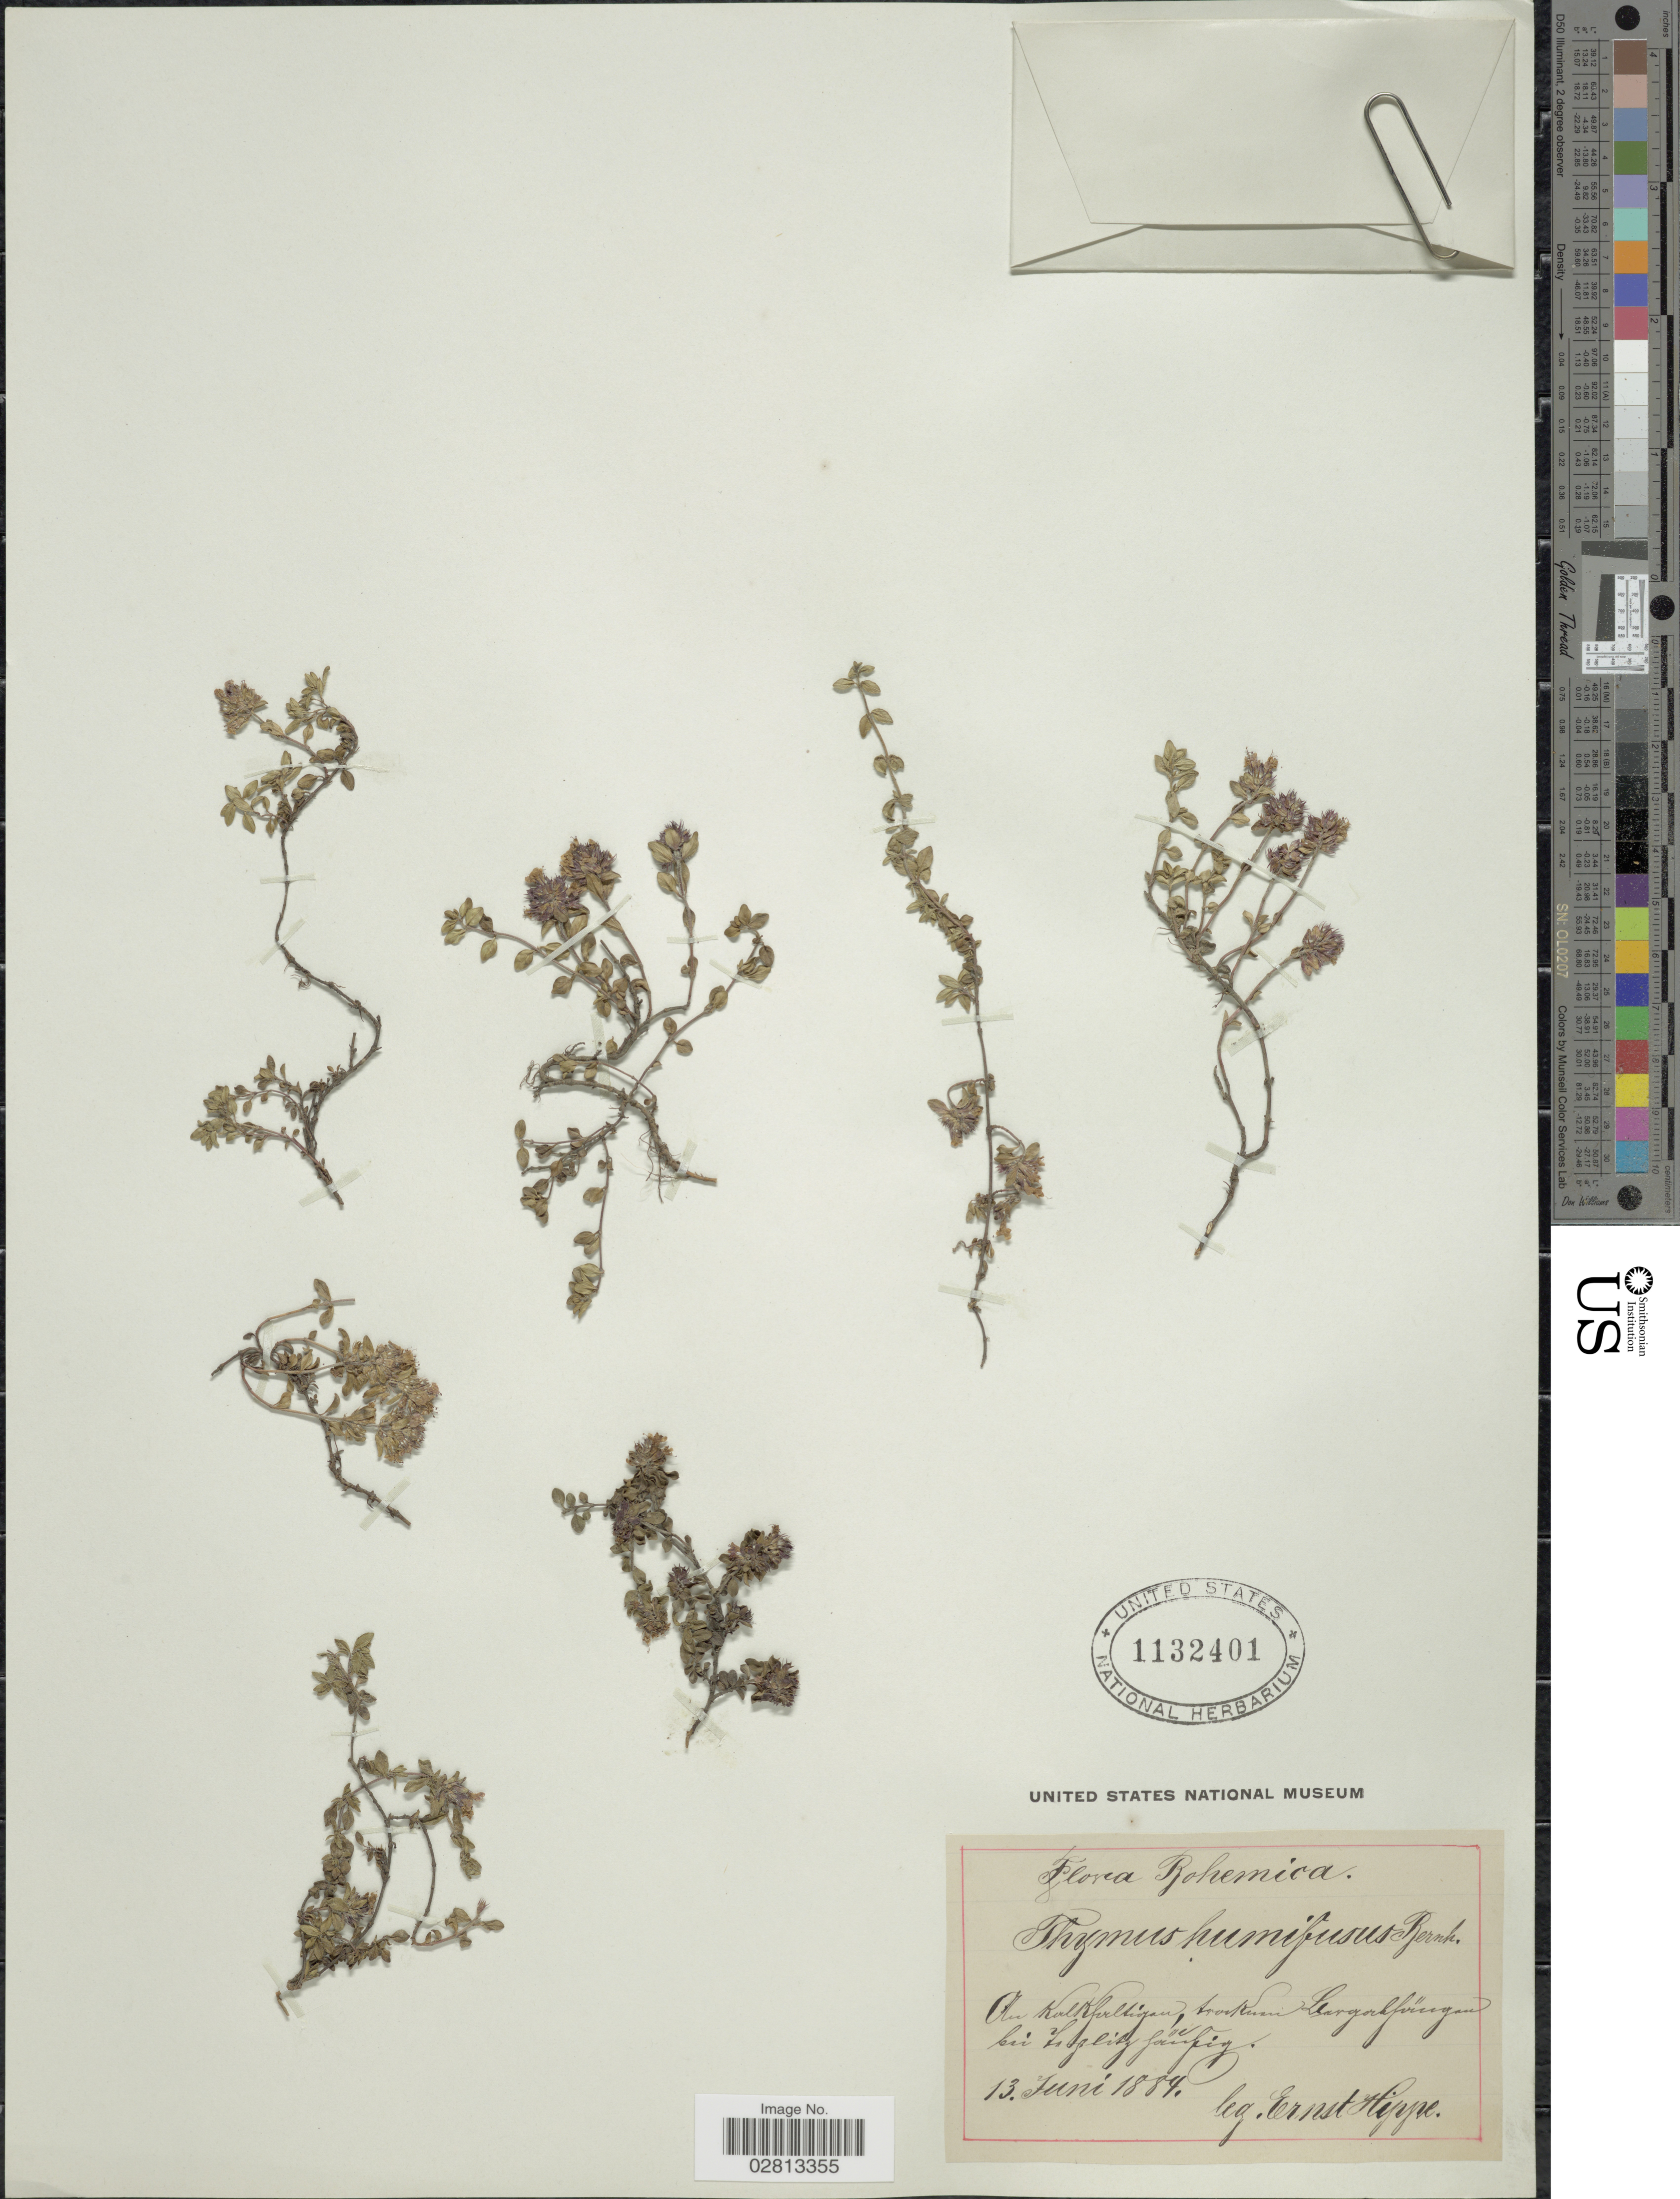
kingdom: Plantae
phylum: Tracheophyta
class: Magnoliopsida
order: Lamiales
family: Lamiaceae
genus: Thymus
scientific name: Thymus humifusus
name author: Bernh. ex Link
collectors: E. Hippe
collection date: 1884-06-13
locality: Bohemica [illegible text]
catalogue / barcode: US 1132401